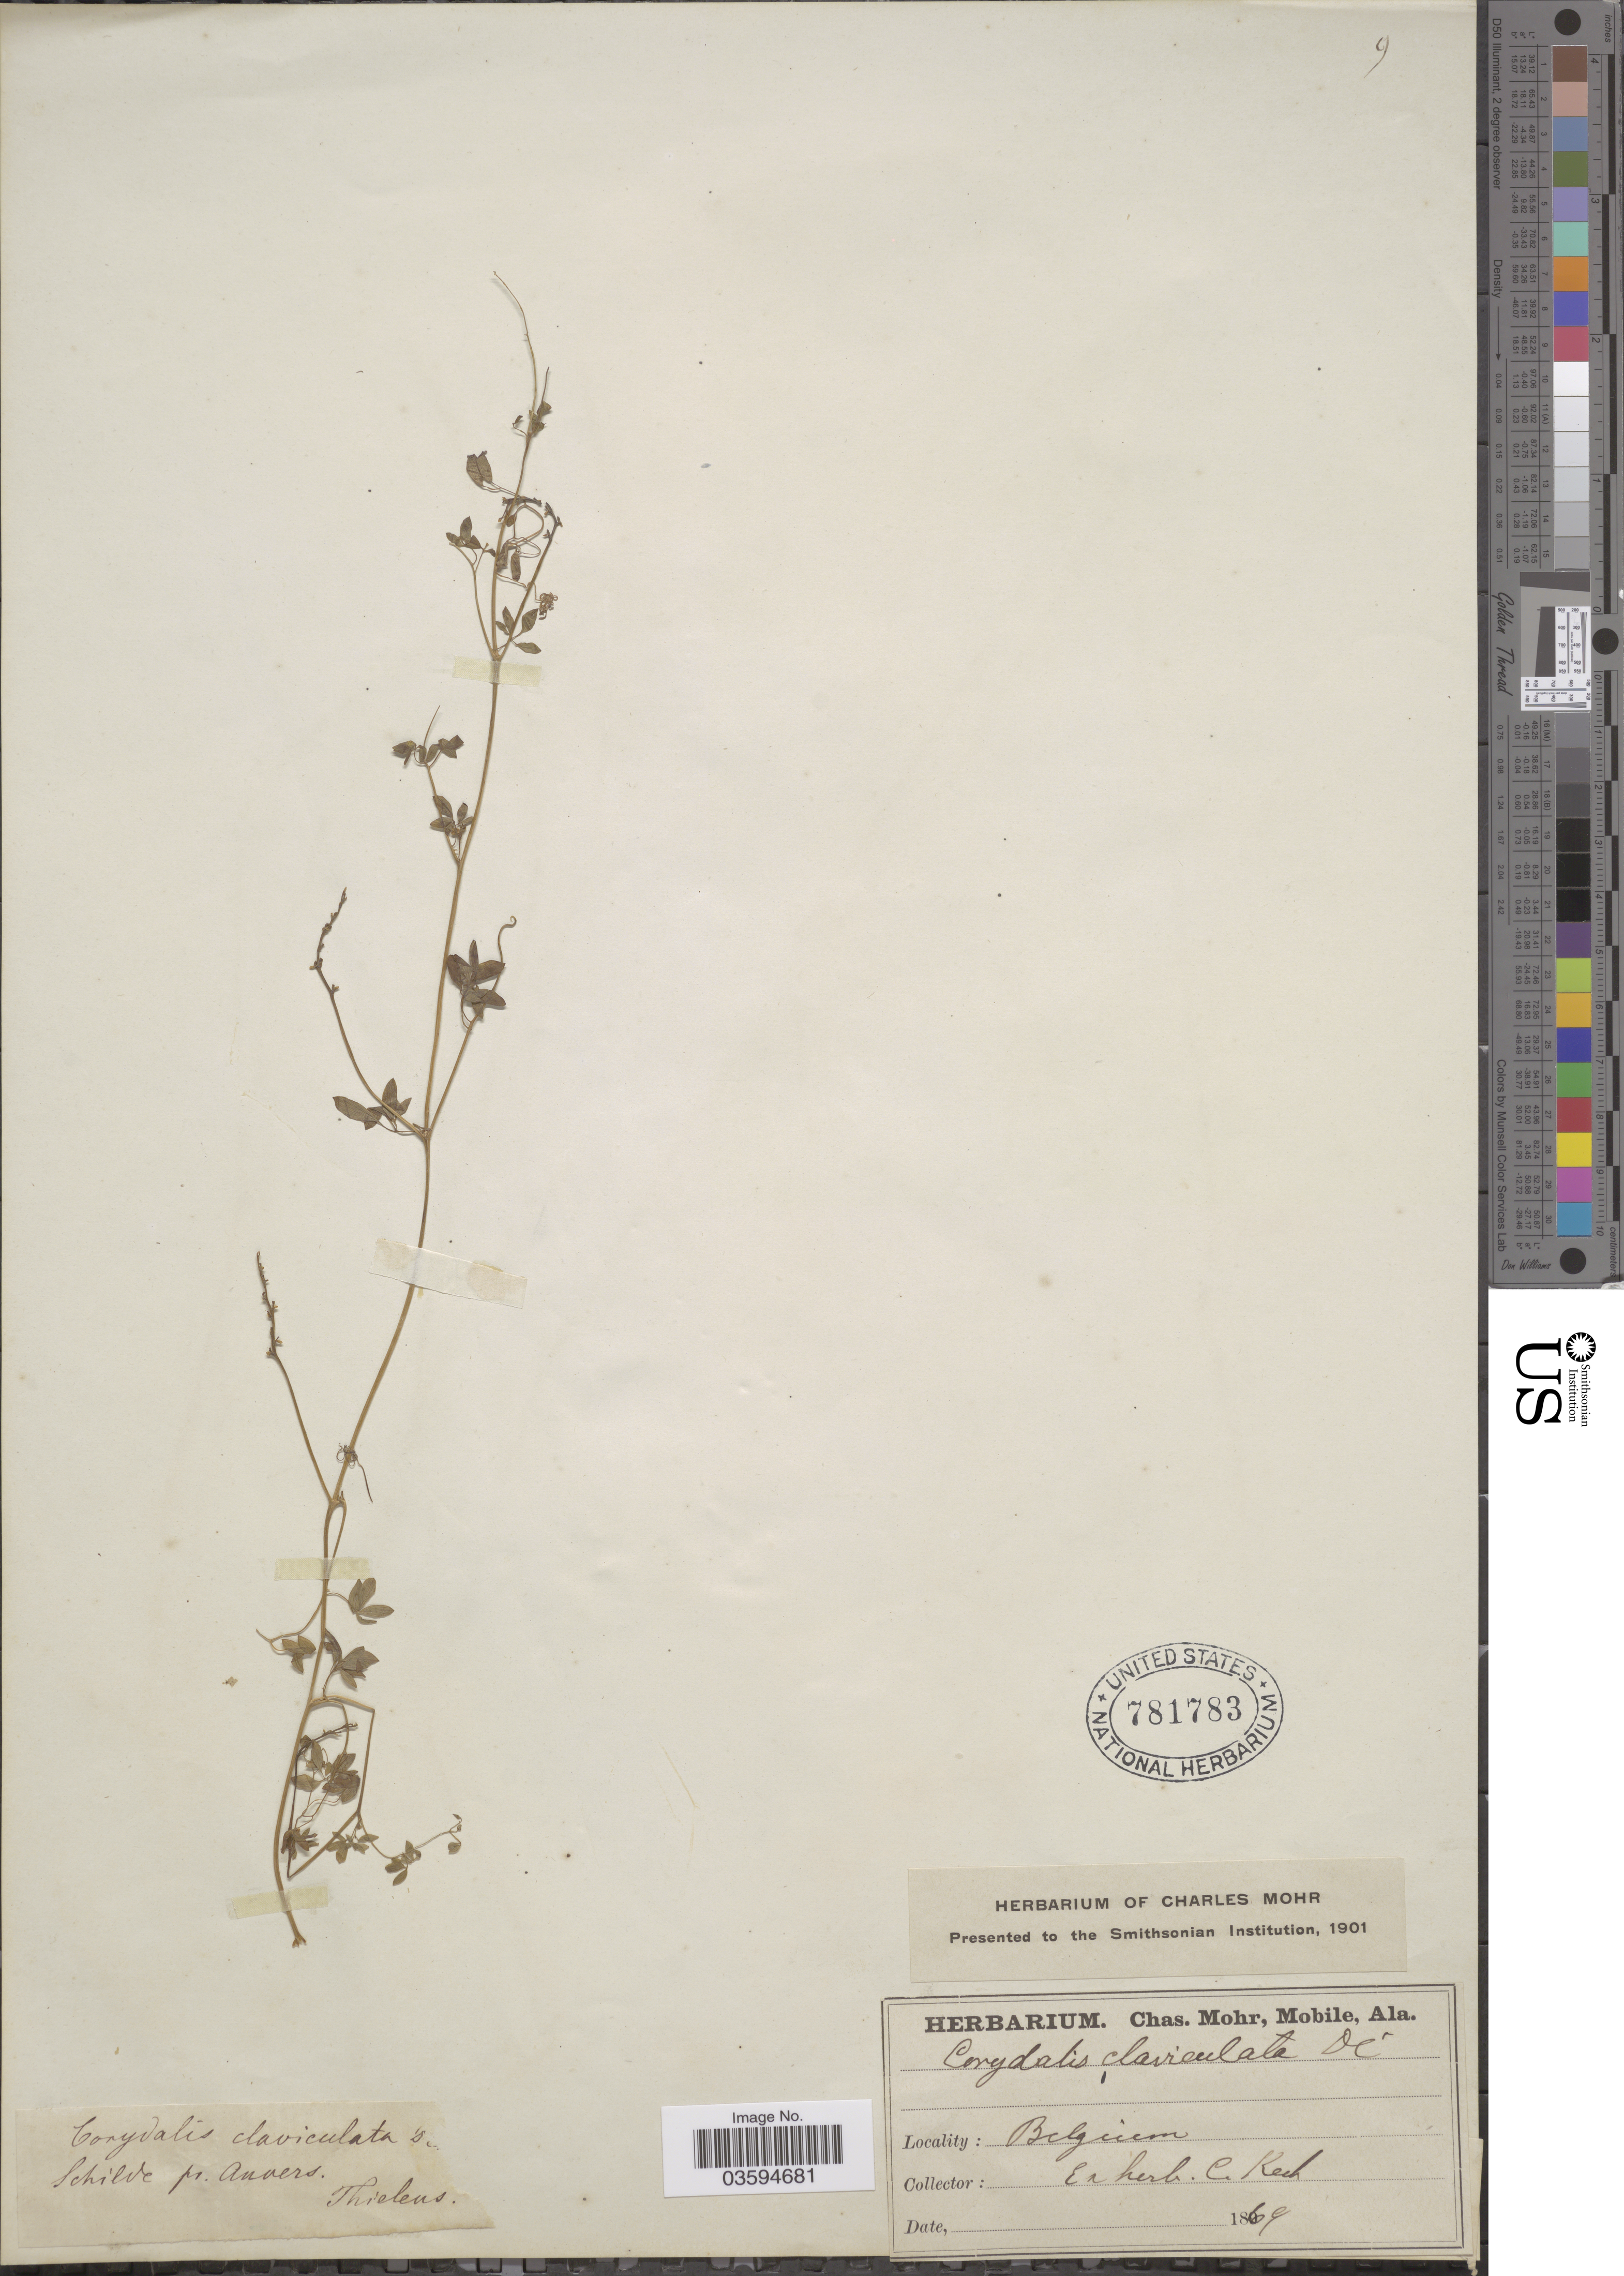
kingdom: Plantae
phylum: Tracheophyta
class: Magnoliopsida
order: Ranunculales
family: Papaveraceae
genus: Corydalis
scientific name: Corydalis claviculata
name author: DC.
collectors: Thielens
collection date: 1869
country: Belgium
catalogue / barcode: US 781783